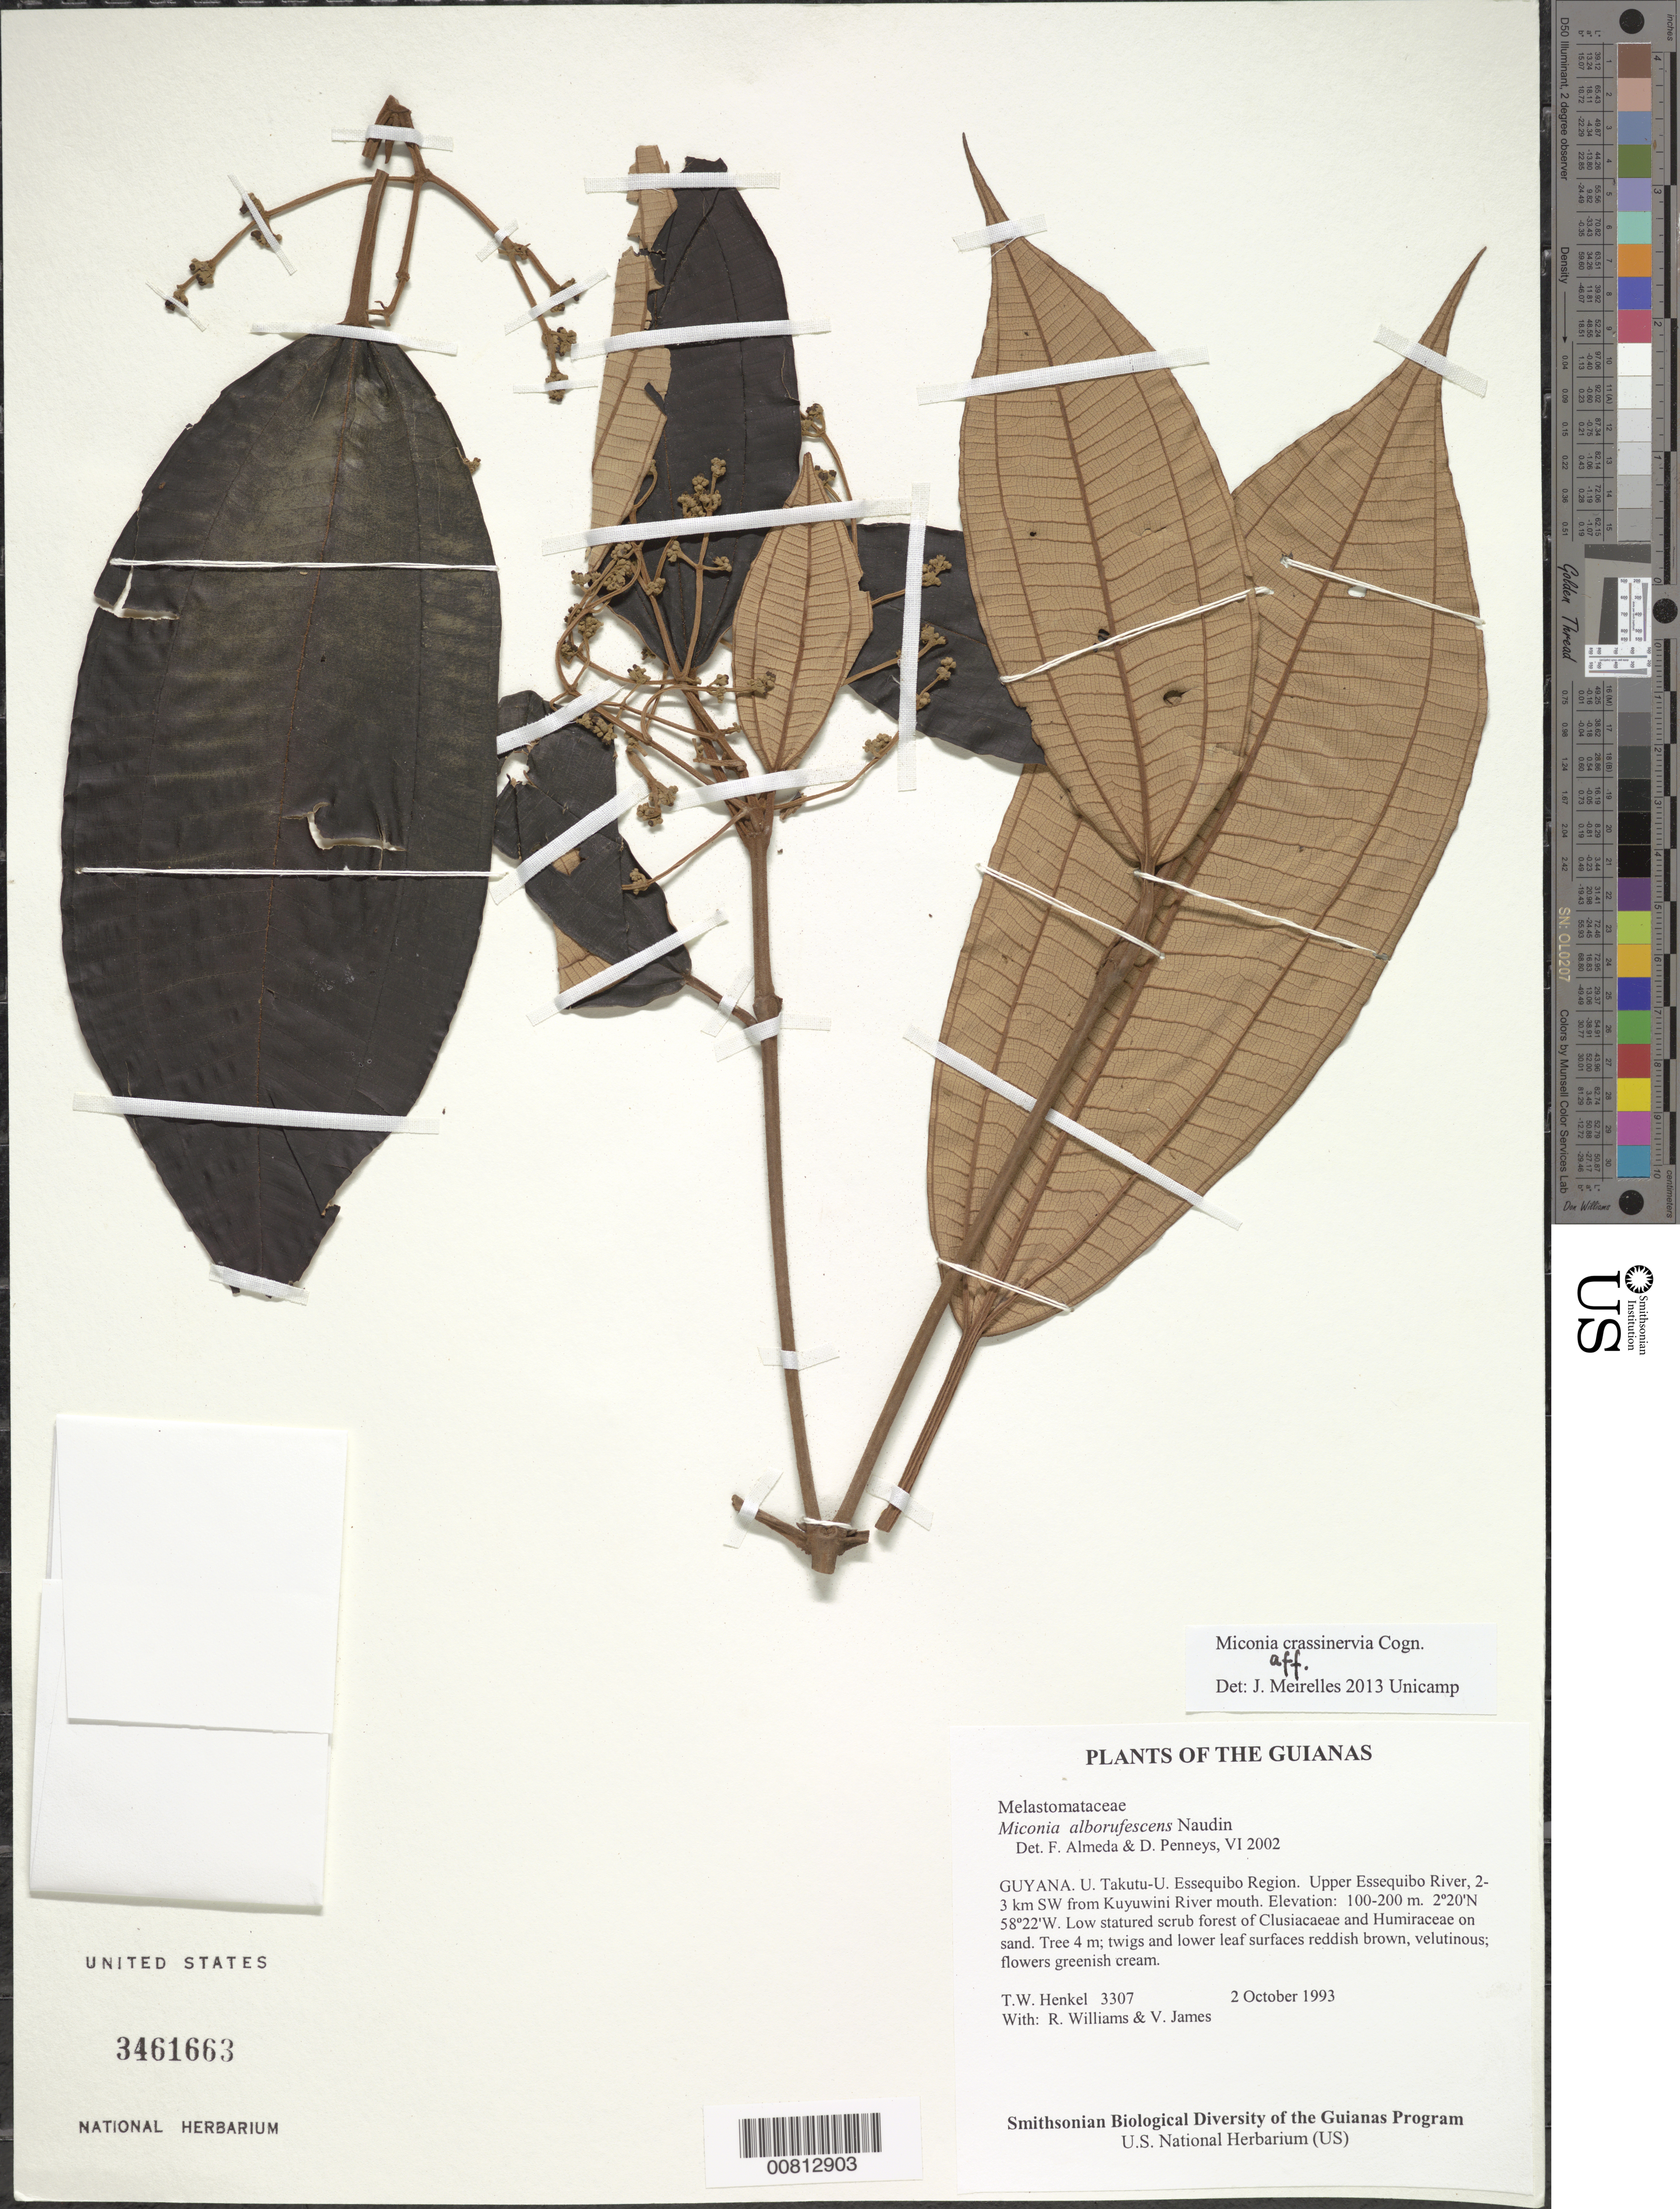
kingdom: Plantae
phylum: Tracheophyta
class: Magnoliopsida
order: Myrtales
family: Melastomataceae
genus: Miconia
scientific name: Miconia alborufescens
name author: Naudin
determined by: Almeda, F.; Penneys, D. S.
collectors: T. Henkel, R. Williams & V. James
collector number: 3307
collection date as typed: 2 October 1993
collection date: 1993-10-02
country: Guyana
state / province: U. Takutu-U. Essequibo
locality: Upper Essequibo River, 2-3 km SW from Kuyuwini River mouth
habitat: Low statured scrub forest of Clusiacaeae and Humiraceae on sand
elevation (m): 100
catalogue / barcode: US 3461663